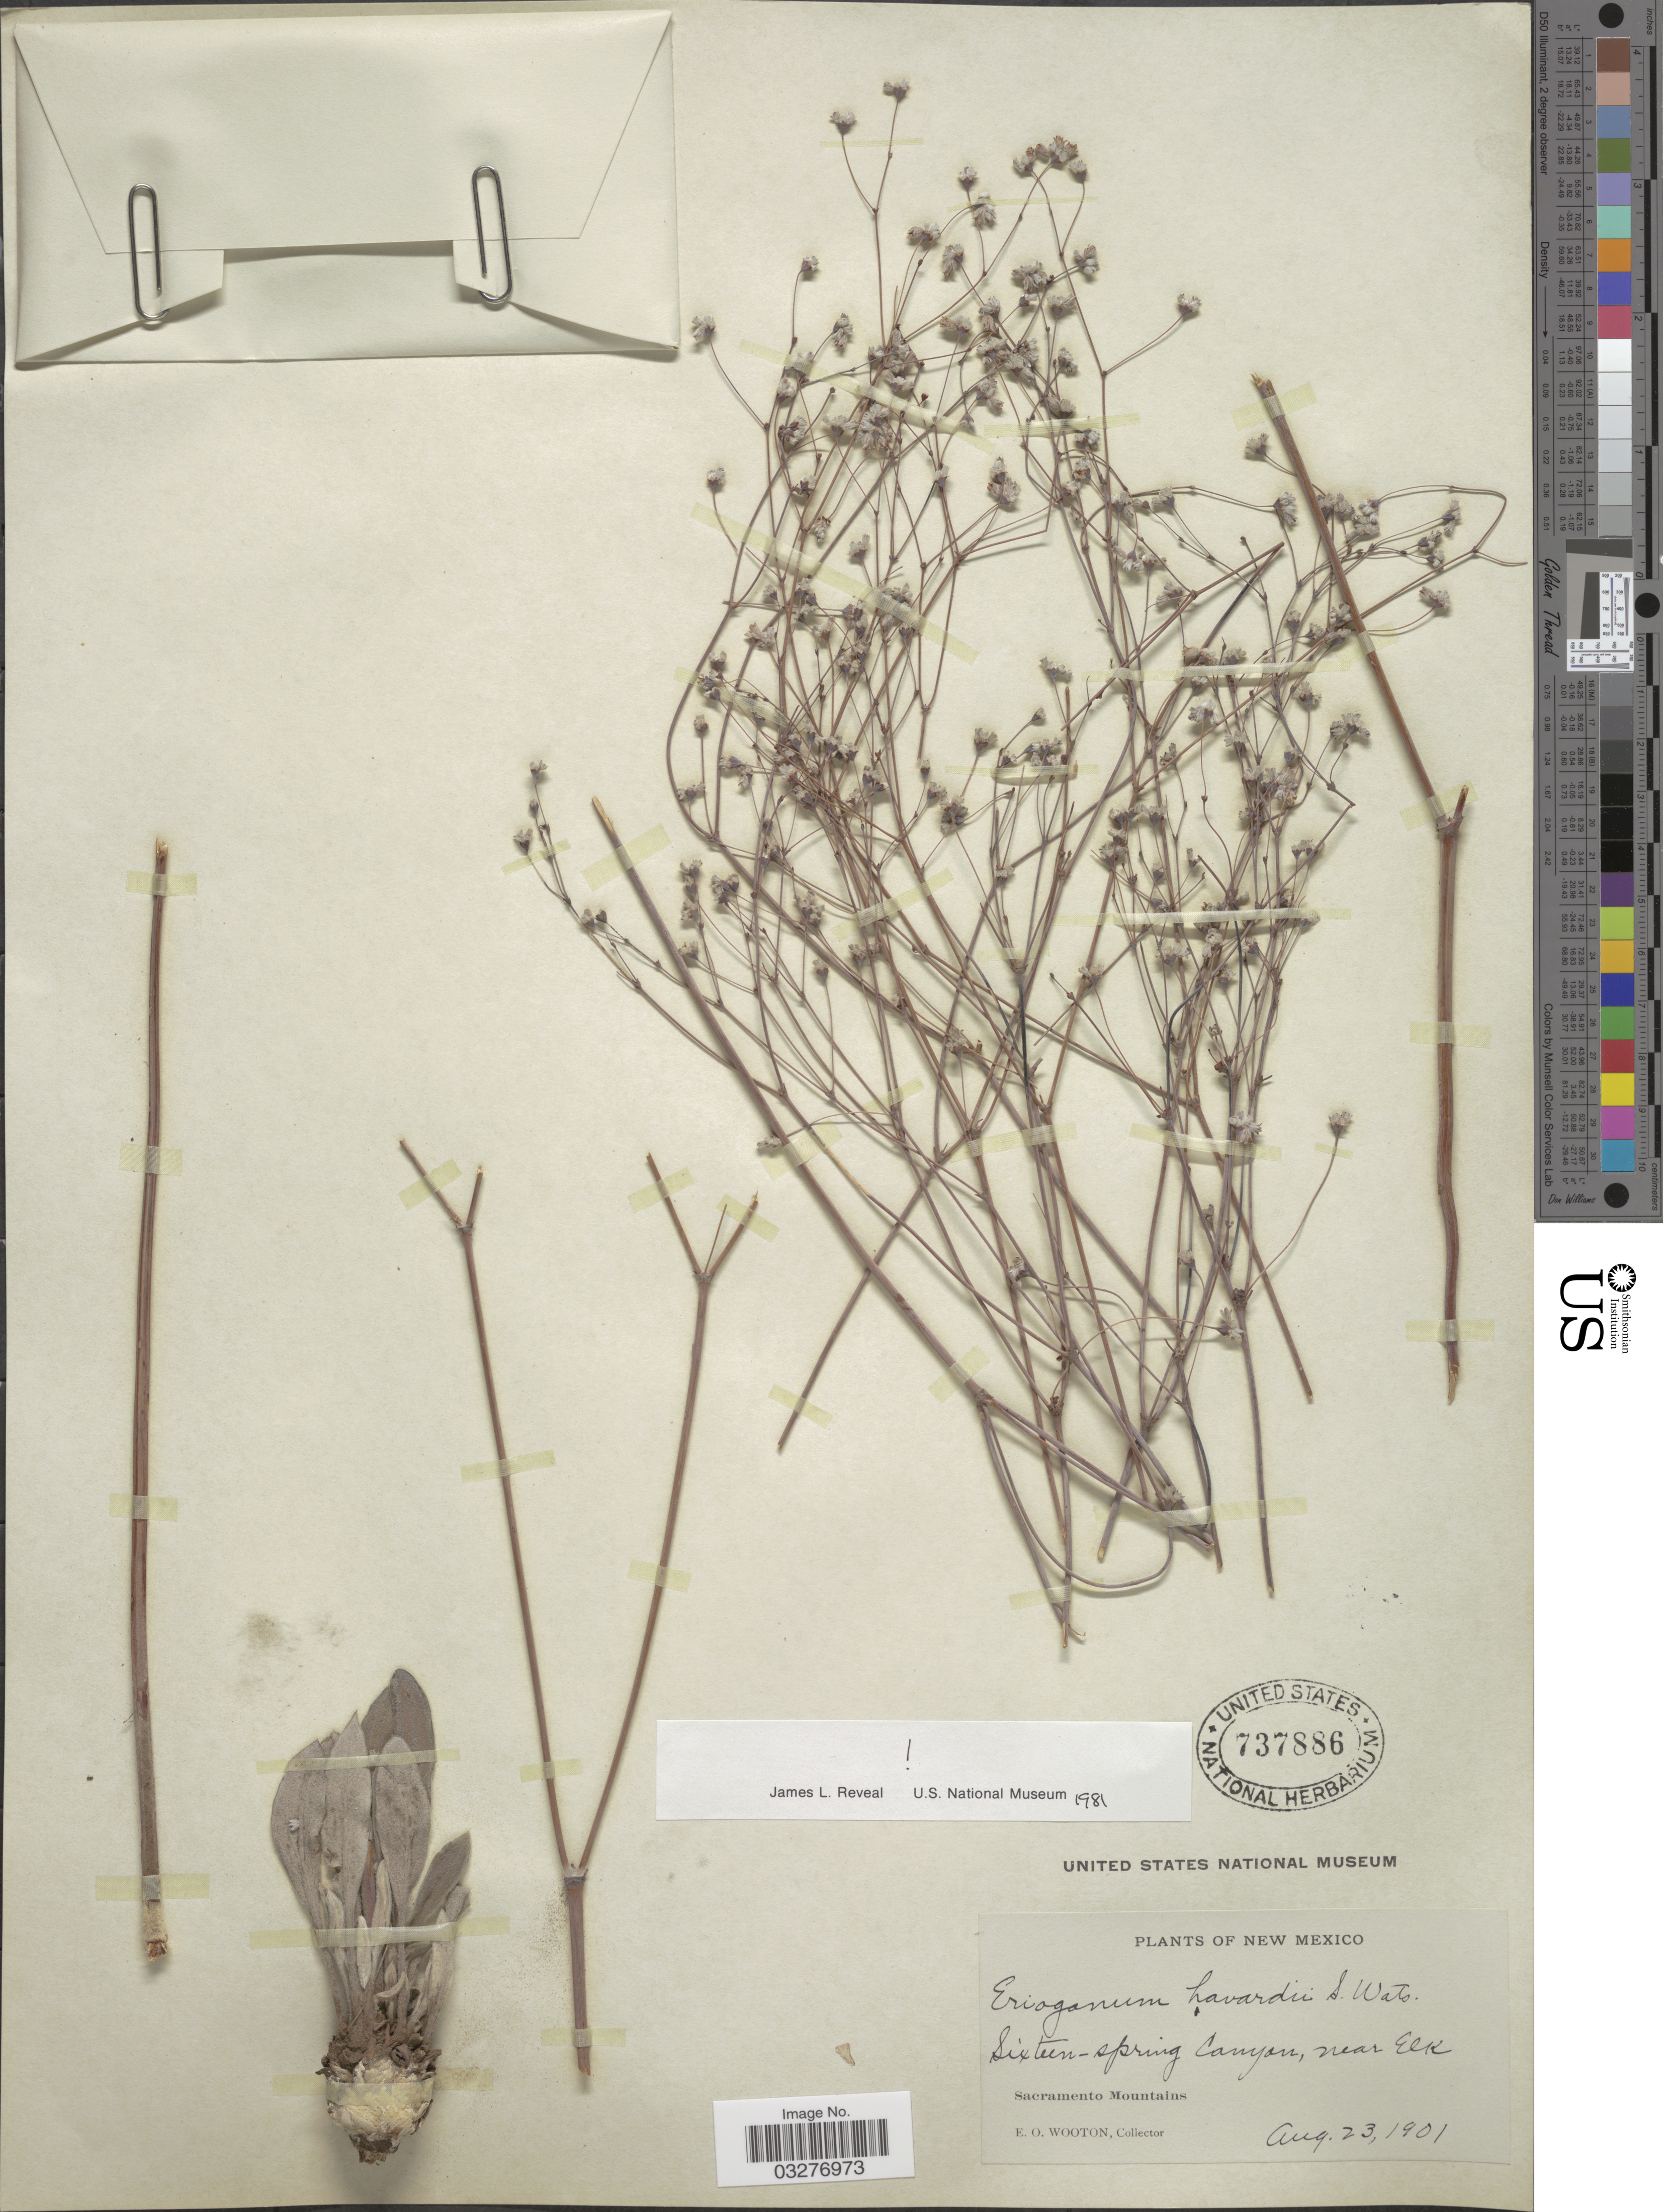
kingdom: Plantae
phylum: Tracheophyta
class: Magnoliopsida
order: Caryophyllales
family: Polygonaceae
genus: Eriogonum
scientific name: Eriogonum havardii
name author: S. Watson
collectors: E. O. Wooton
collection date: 1901-08-23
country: United States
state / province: New Mexico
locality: Sixteen-spring Canyon, near Elk. Sacramento Mountains.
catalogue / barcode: US 737886